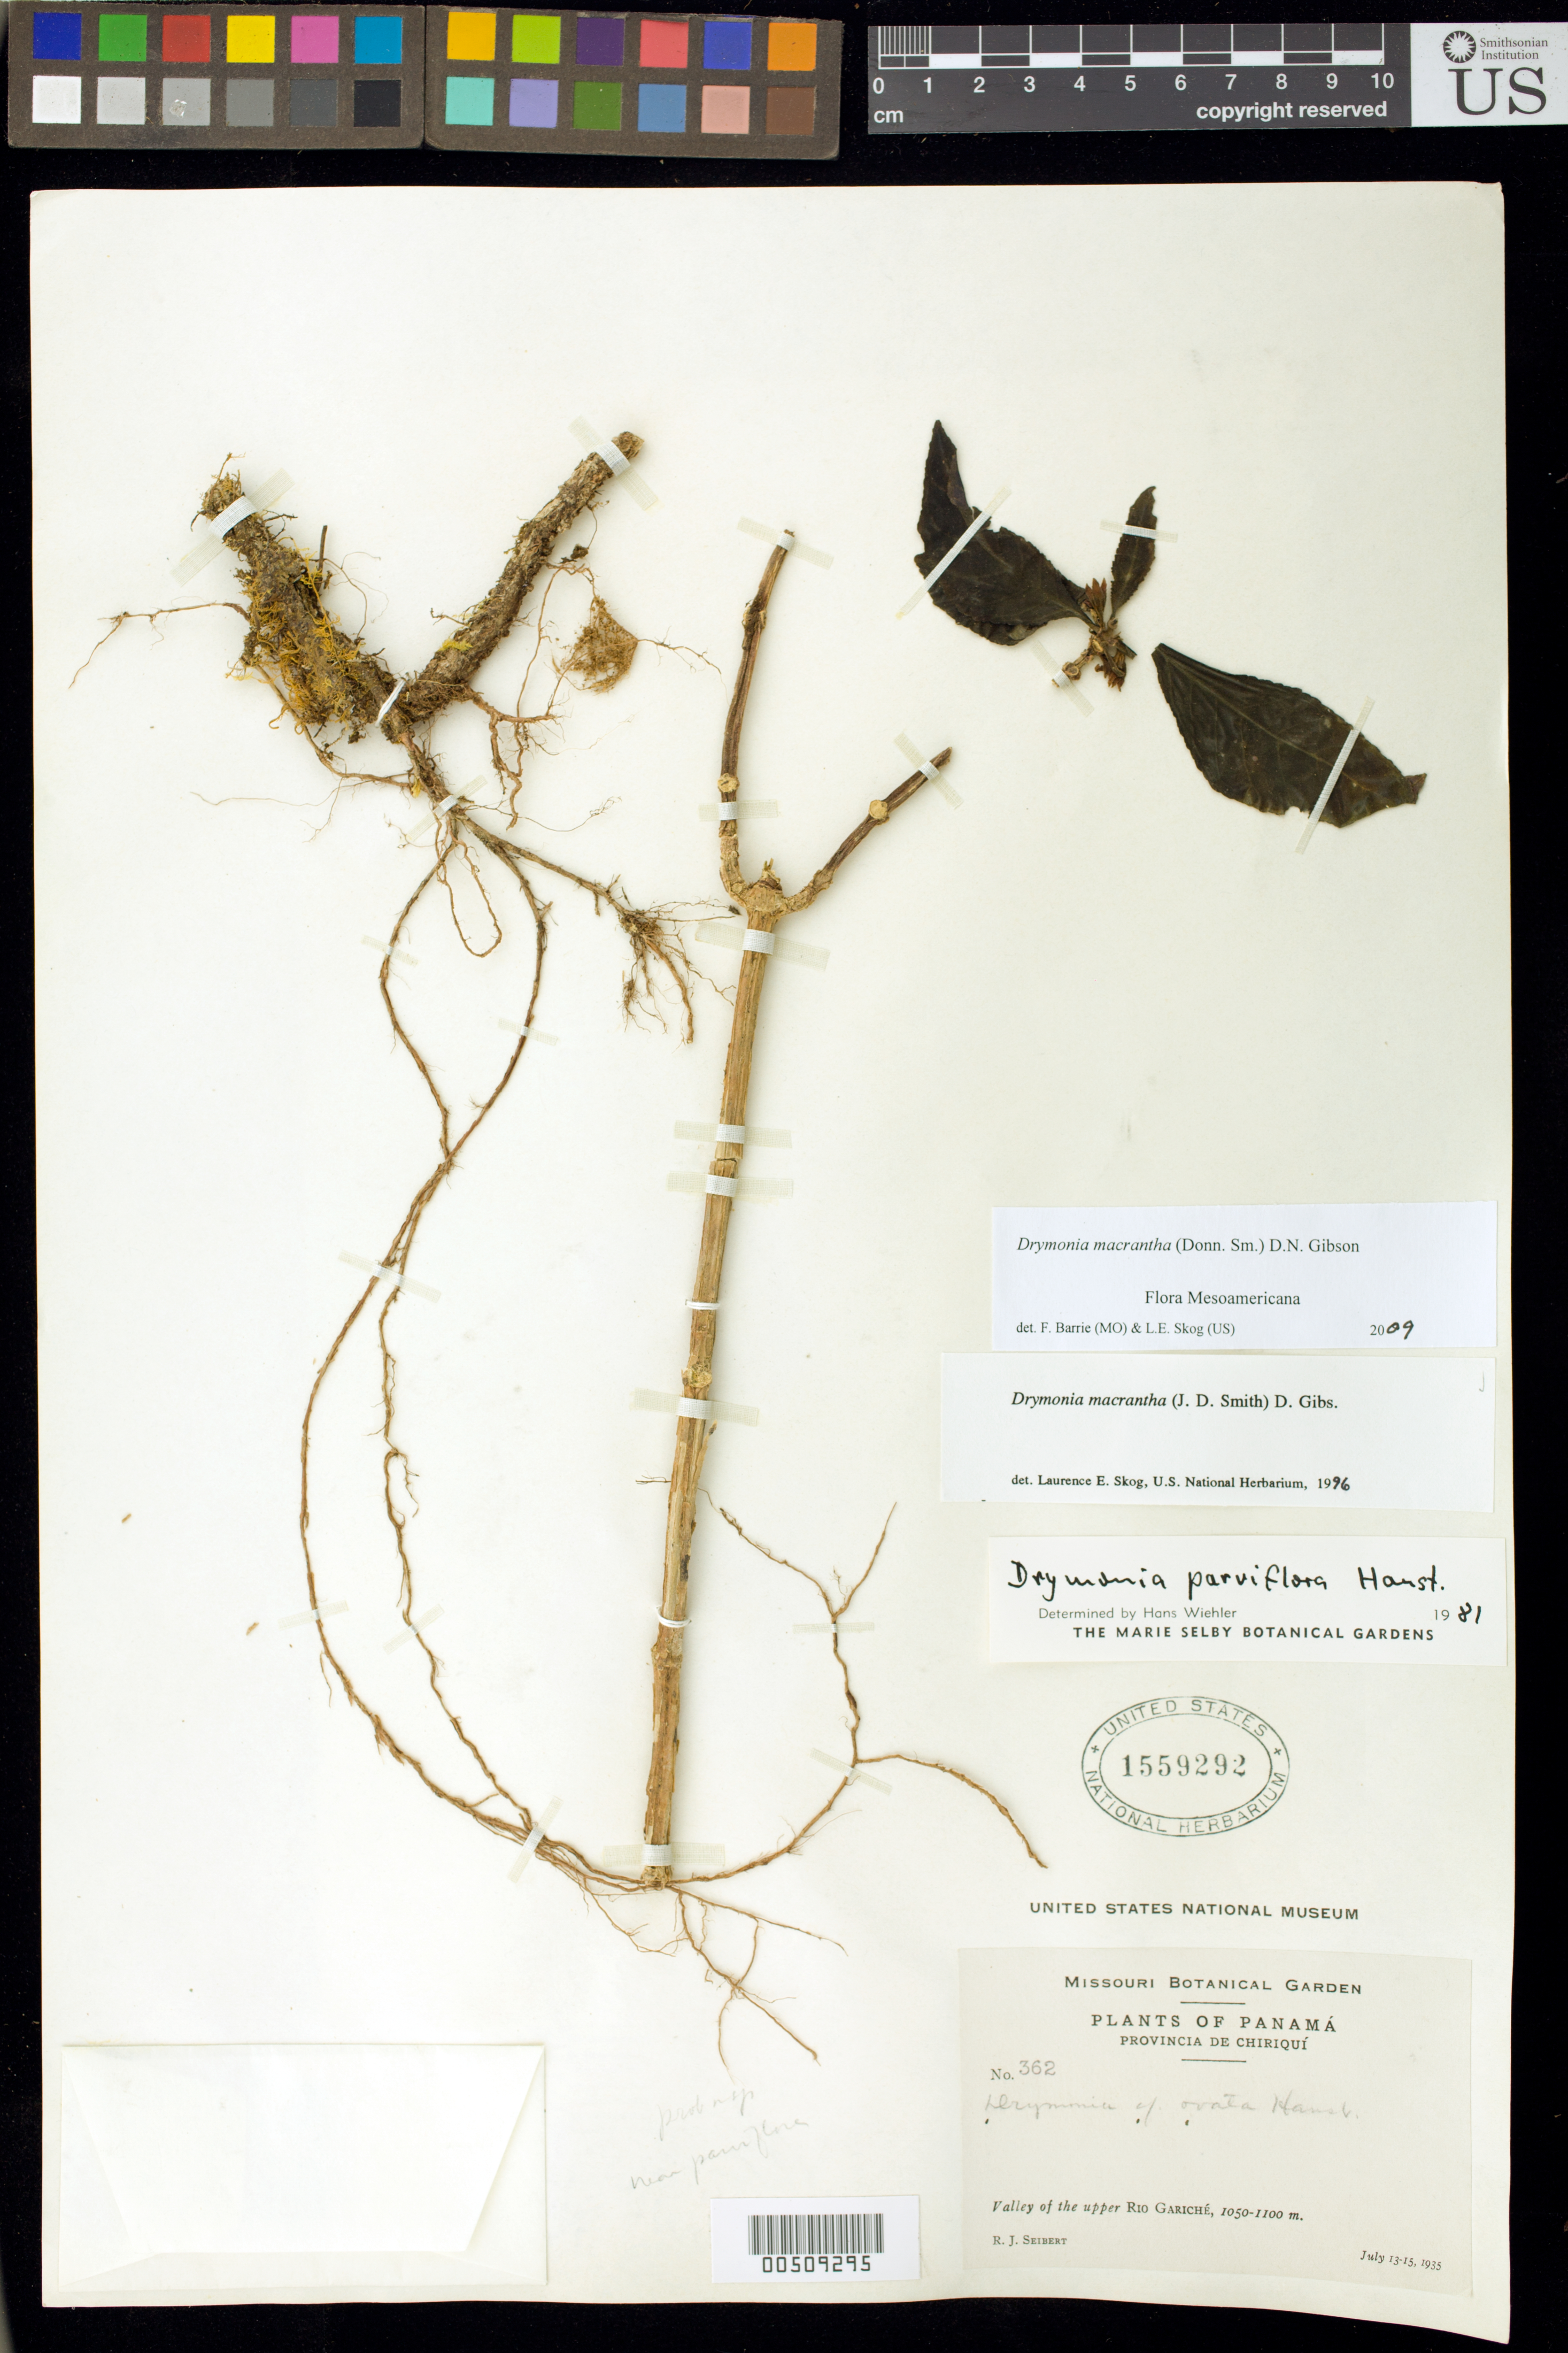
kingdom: Plantae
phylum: Tracheophyta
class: Magnoliopsida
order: Lamiales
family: Gesneriaceae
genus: Drymonia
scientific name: Drymonia macrantha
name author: (Donn. Sm.) D.N. Gibson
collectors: R. J. Seibert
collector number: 362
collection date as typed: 13-15 Jul 1935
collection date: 1935-07-13/1935-07-15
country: Panama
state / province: Chiriquí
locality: Valley of the upper Rio Gariché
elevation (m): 1050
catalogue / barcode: US 1559292